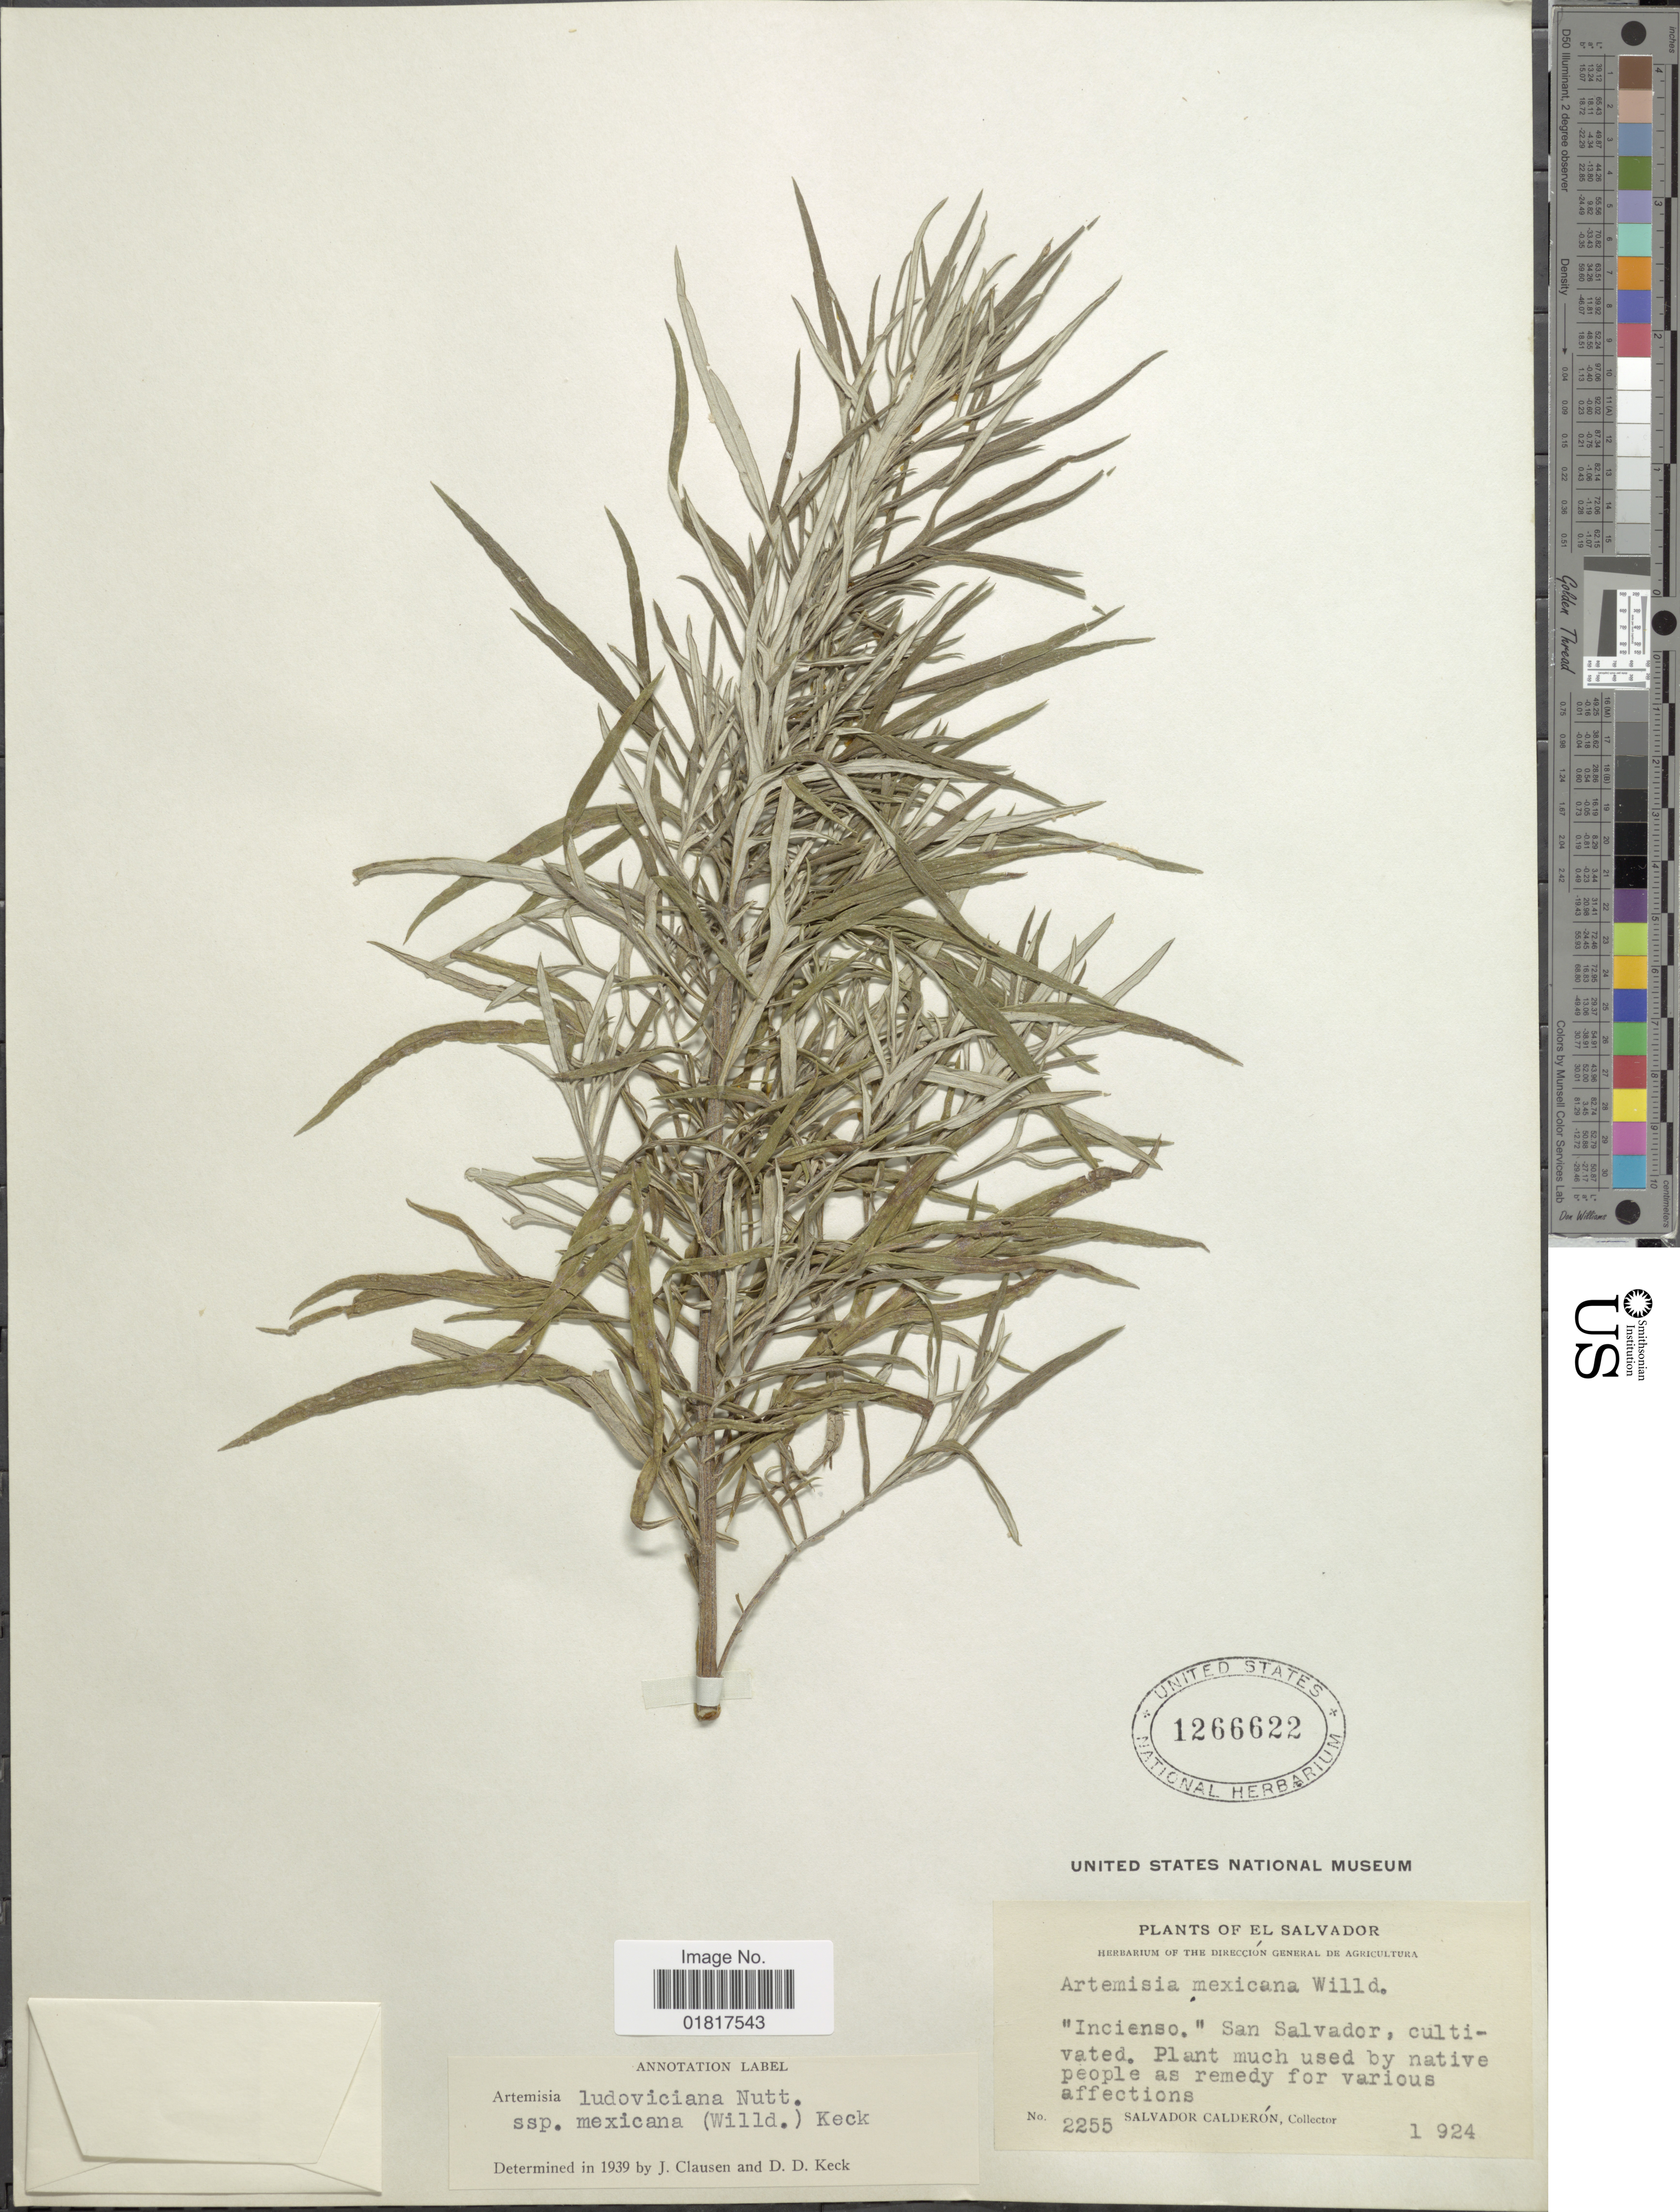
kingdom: Plantae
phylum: Tracheophyta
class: Magnoliopsida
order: Asterales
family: Asteraceae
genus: Artemisia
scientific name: Artemisia ludoviciana subsp. mexicana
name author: (Willd. ex Spreng.) D.D. Keck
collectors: S. Calderón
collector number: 2255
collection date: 1924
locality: El Salvador 'Incienso' San Salvador, cultivated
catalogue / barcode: US 1266622